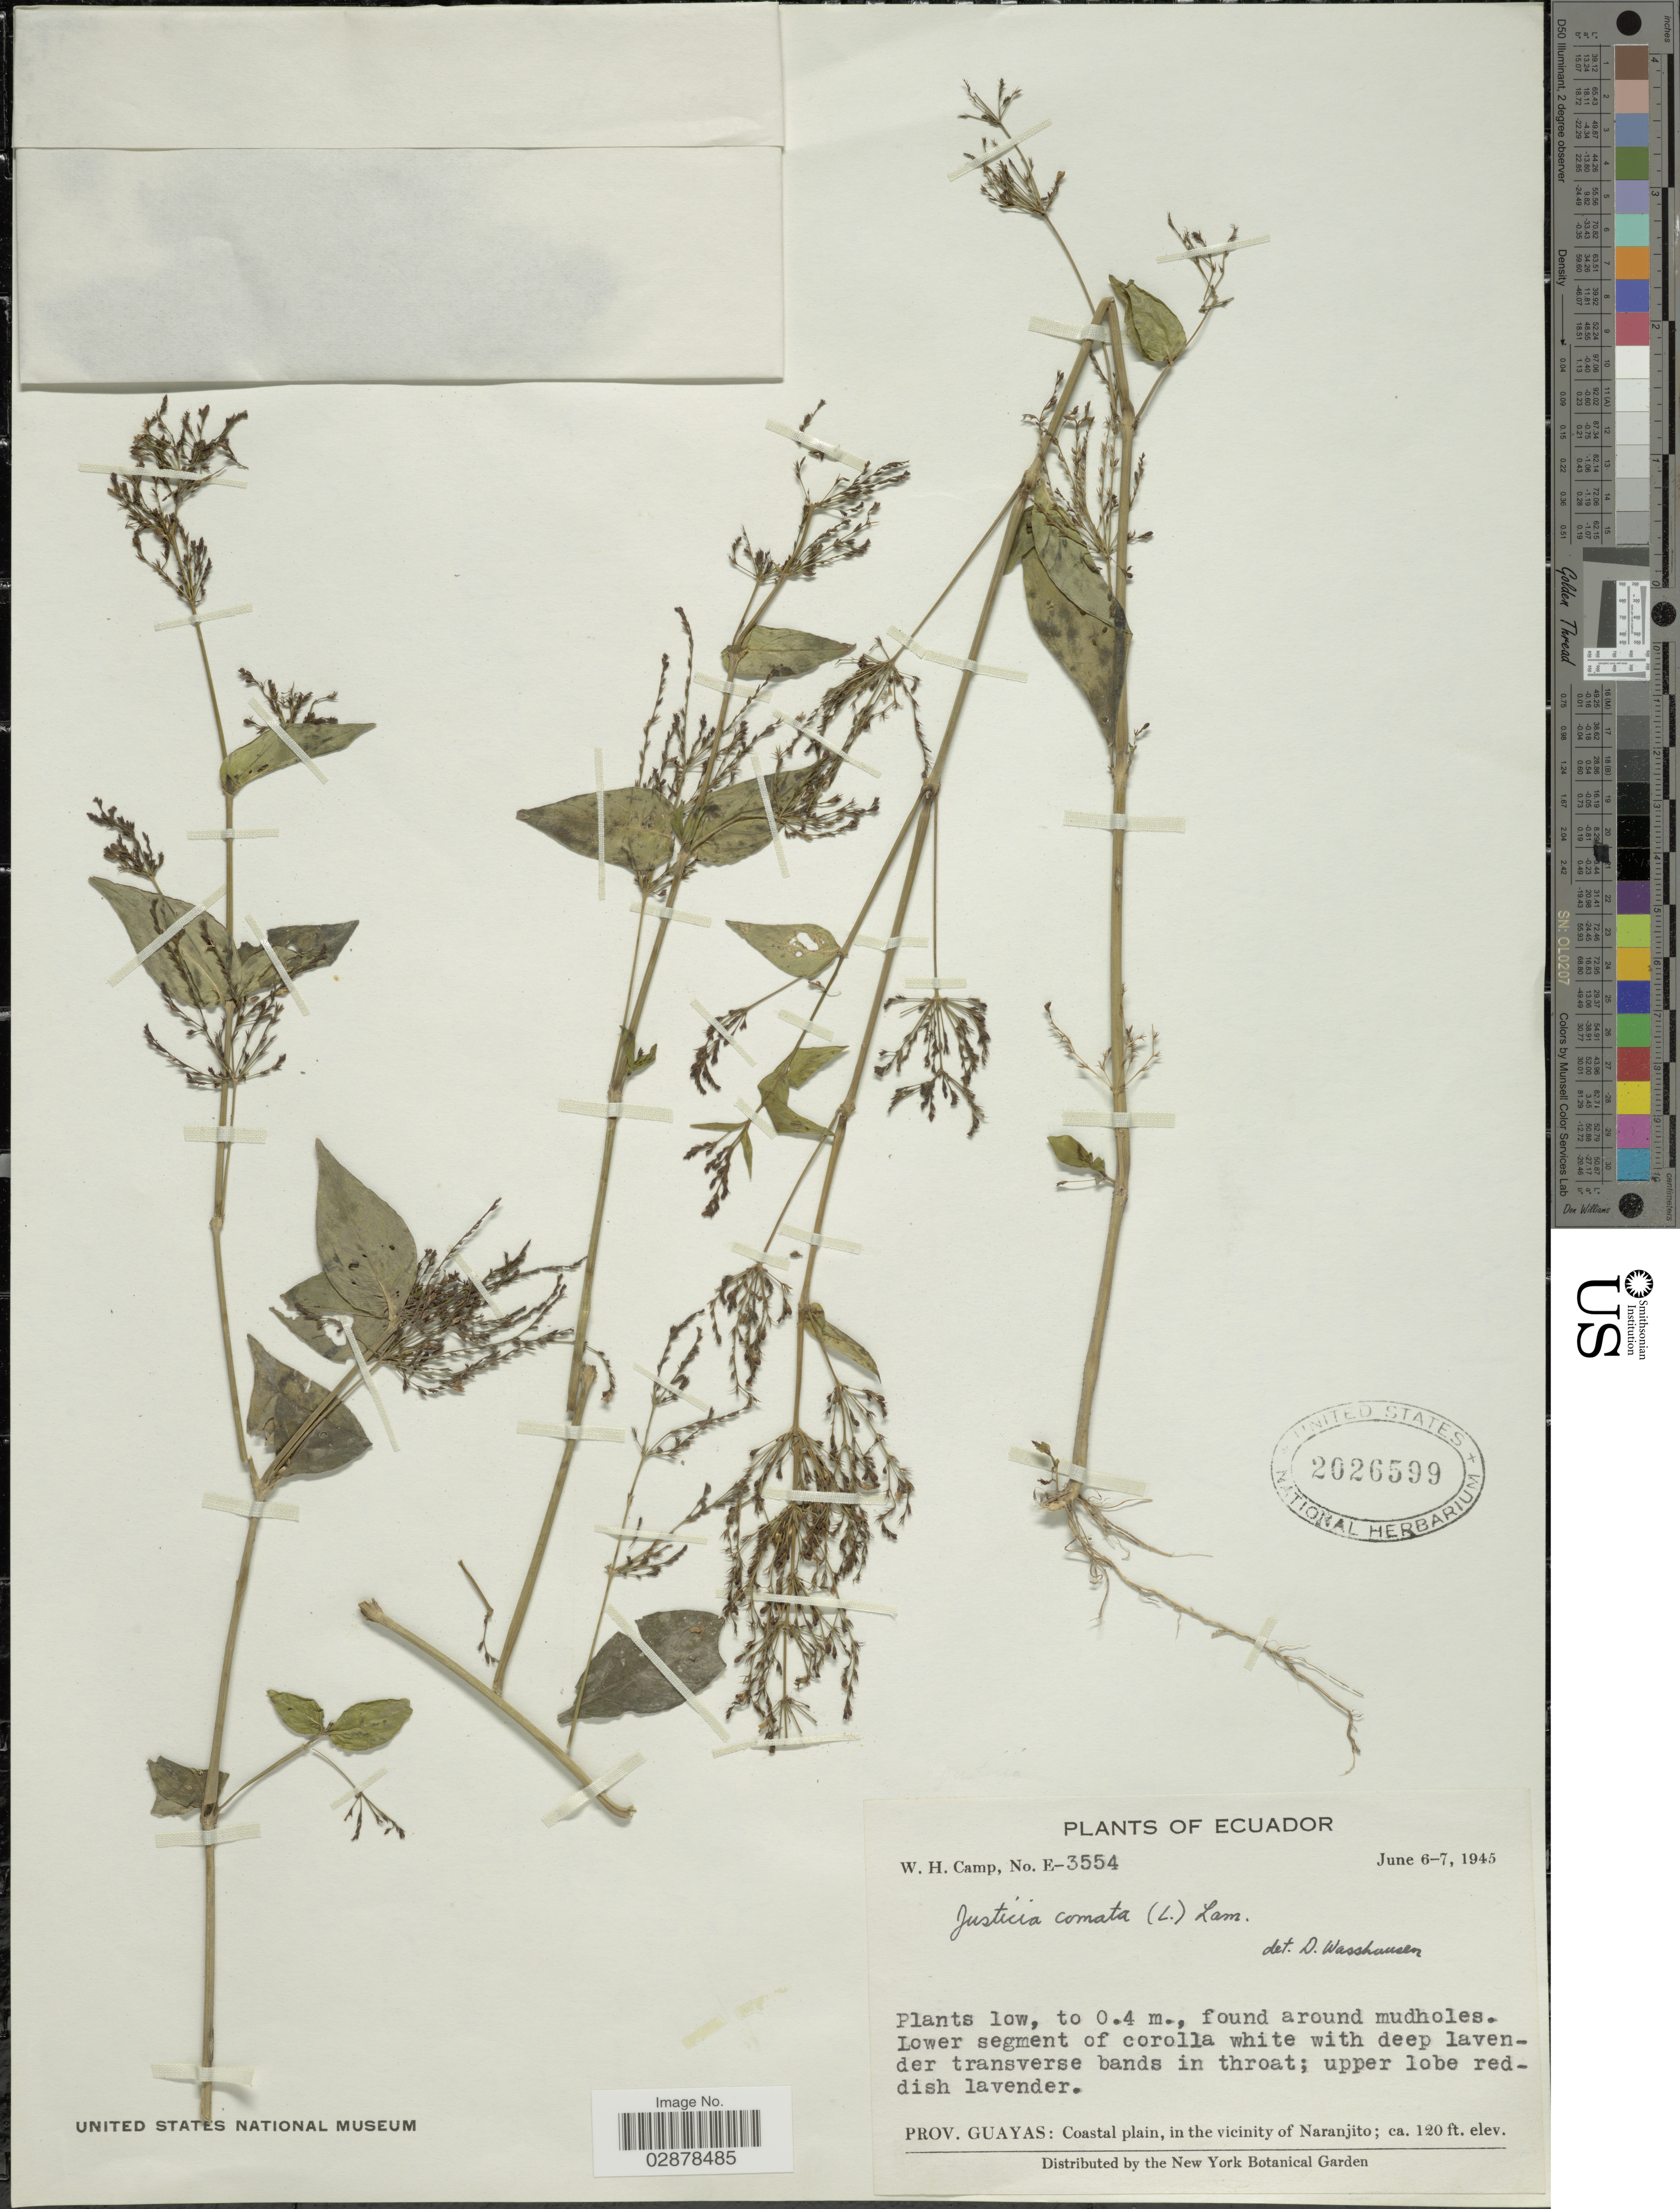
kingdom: Plantae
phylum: Tracheophyta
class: Magnoliopsida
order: Lamiales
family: Acanthaceae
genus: Justicia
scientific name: Justicia comata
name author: (L.) Lam.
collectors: W. H. Camp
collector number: E-3554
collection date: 1945-06-06/1945-06-07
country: Ecuador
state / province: Guayas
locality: Coastal plain, in the vicinity of Naranjito.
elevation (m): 37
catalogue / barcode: US 2026599